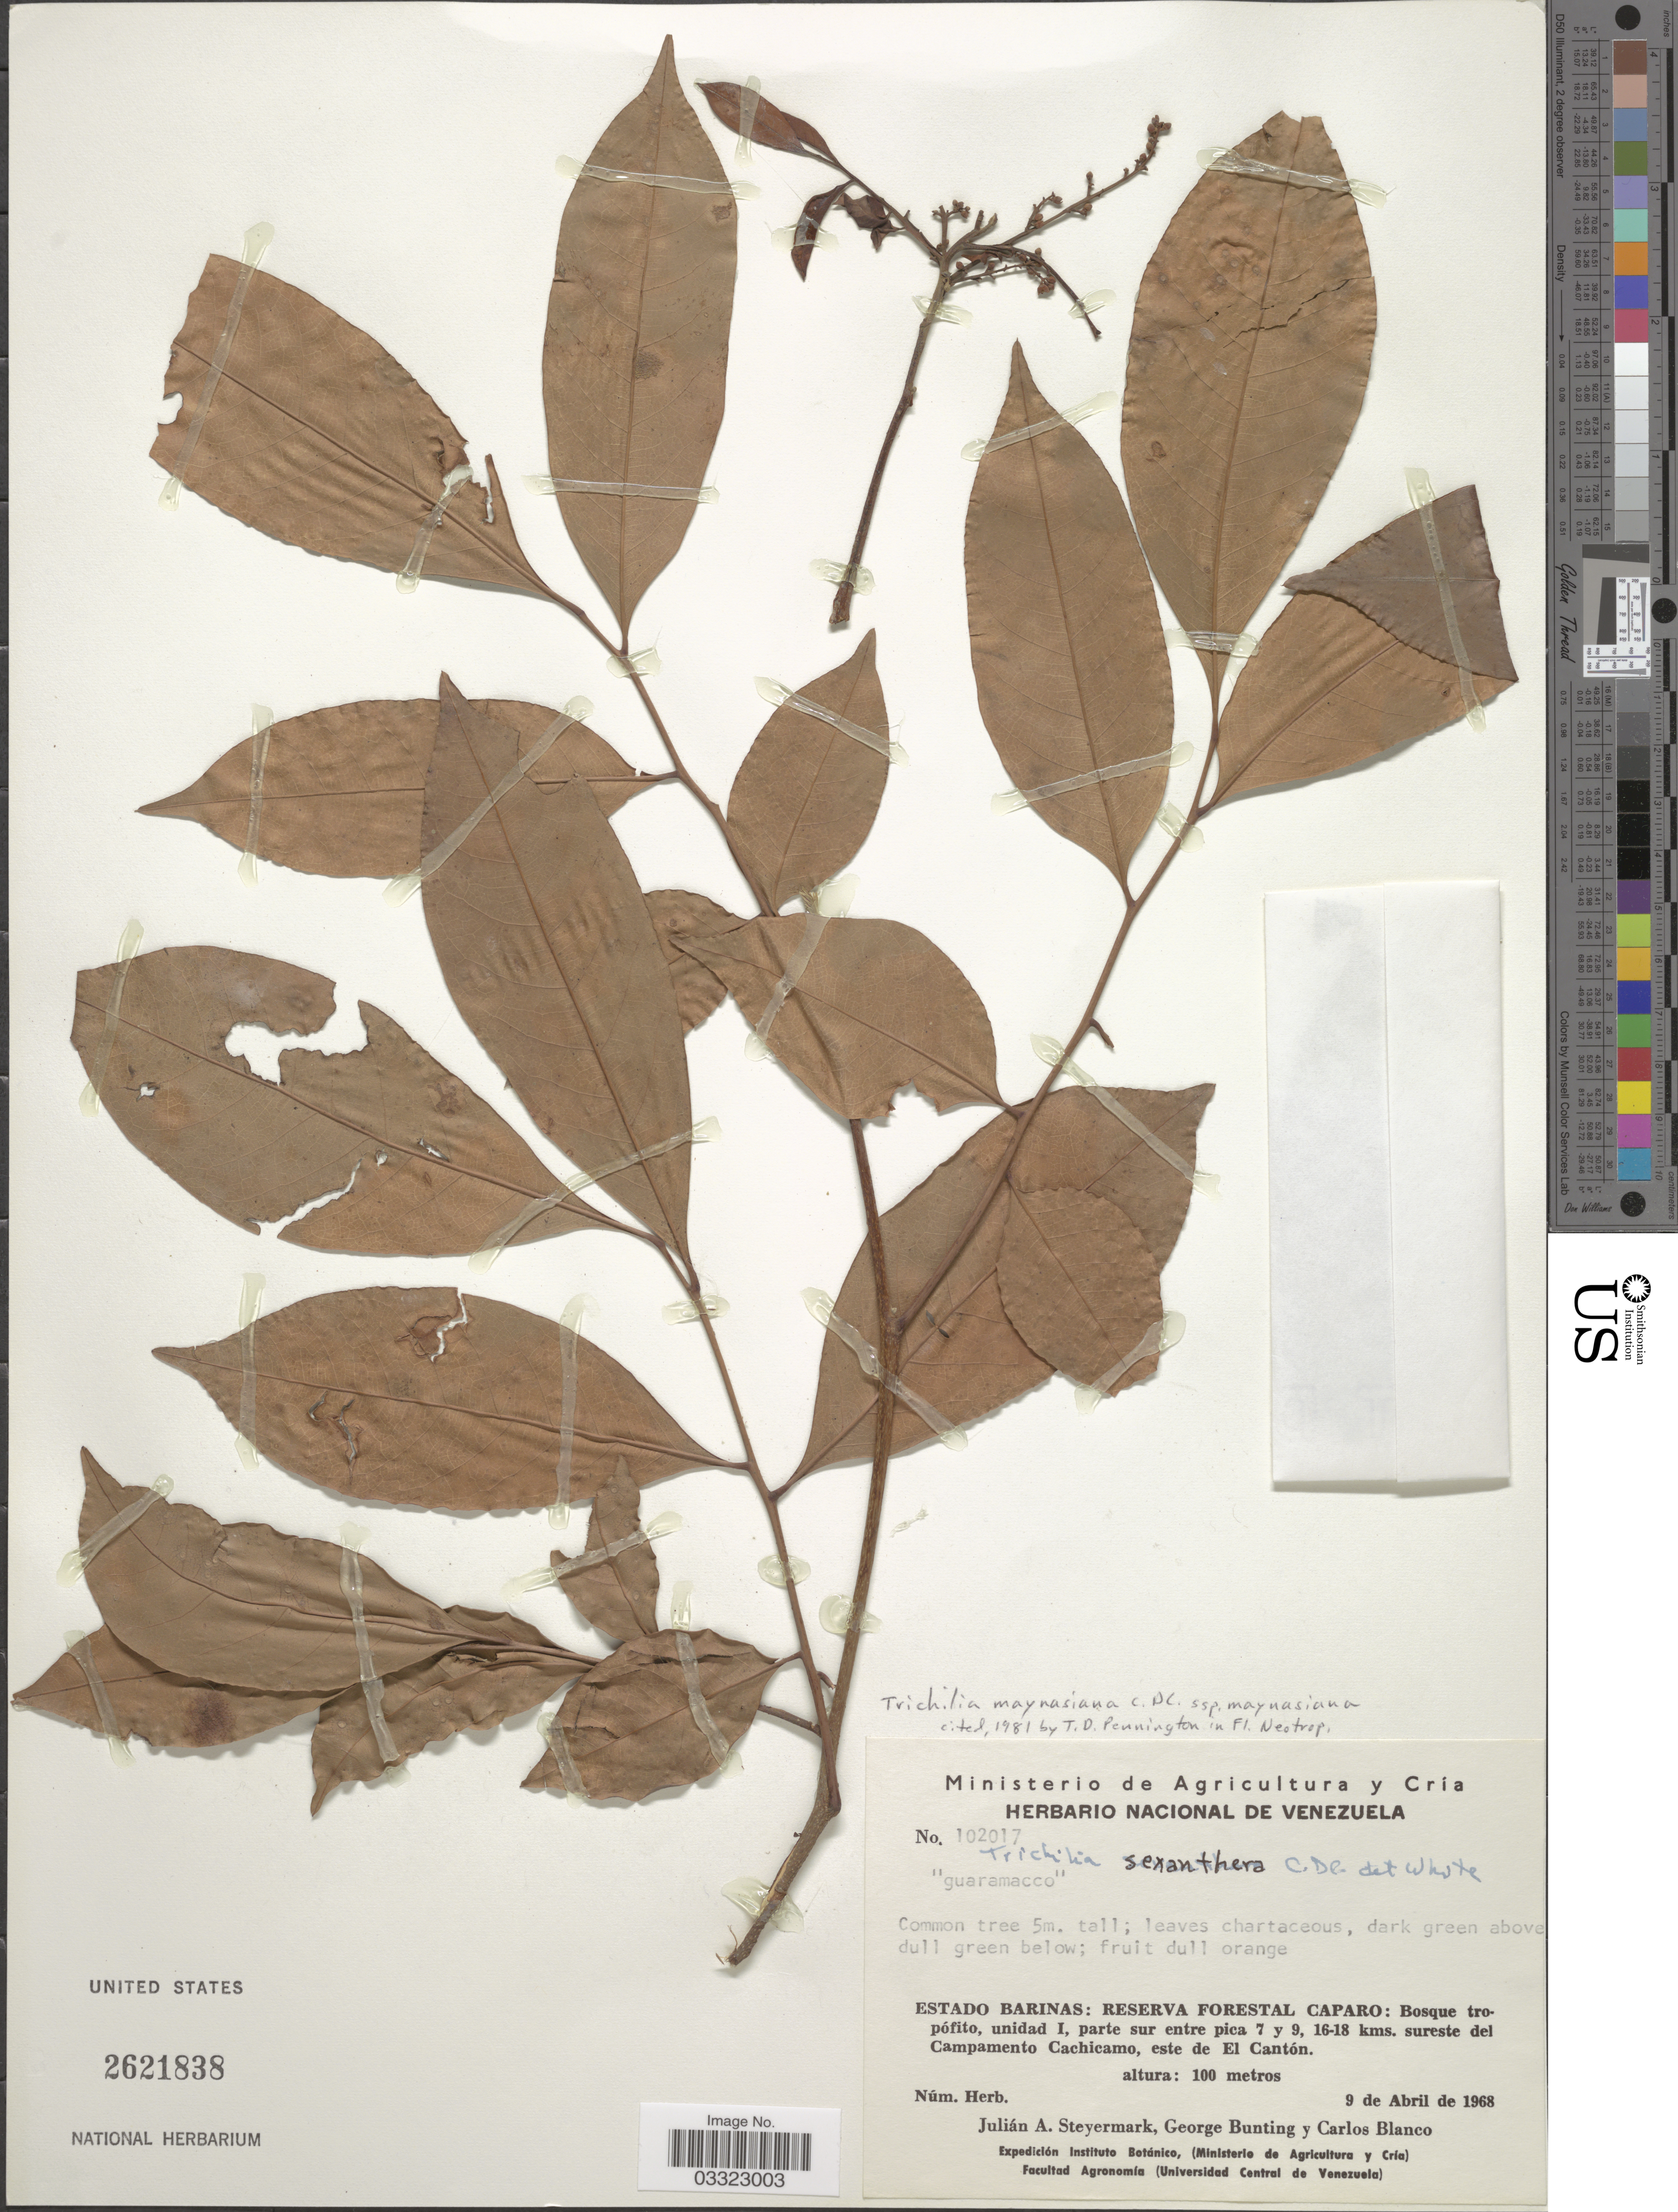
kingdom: Plantae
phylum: Tracheophyta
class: Magnoliopsida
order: Sapindales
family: Meliaceae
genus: Trichilia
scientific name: Trichilia maynasiana subsp. maynasiana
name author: C. DC.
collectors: J. Steyermark, G. S. Bunting & C. Blanco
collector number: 102017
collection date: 1968-04-09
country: Venezuela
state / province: Barinas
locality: Reserva Forestal Caparo: Bosque tropófito, unidad I, parte sur entre pica 7 y 9, 16-18 kms. sureste del Campamento Cachicamo, este de El Cantón.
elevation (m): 100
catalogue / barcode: US 2621838